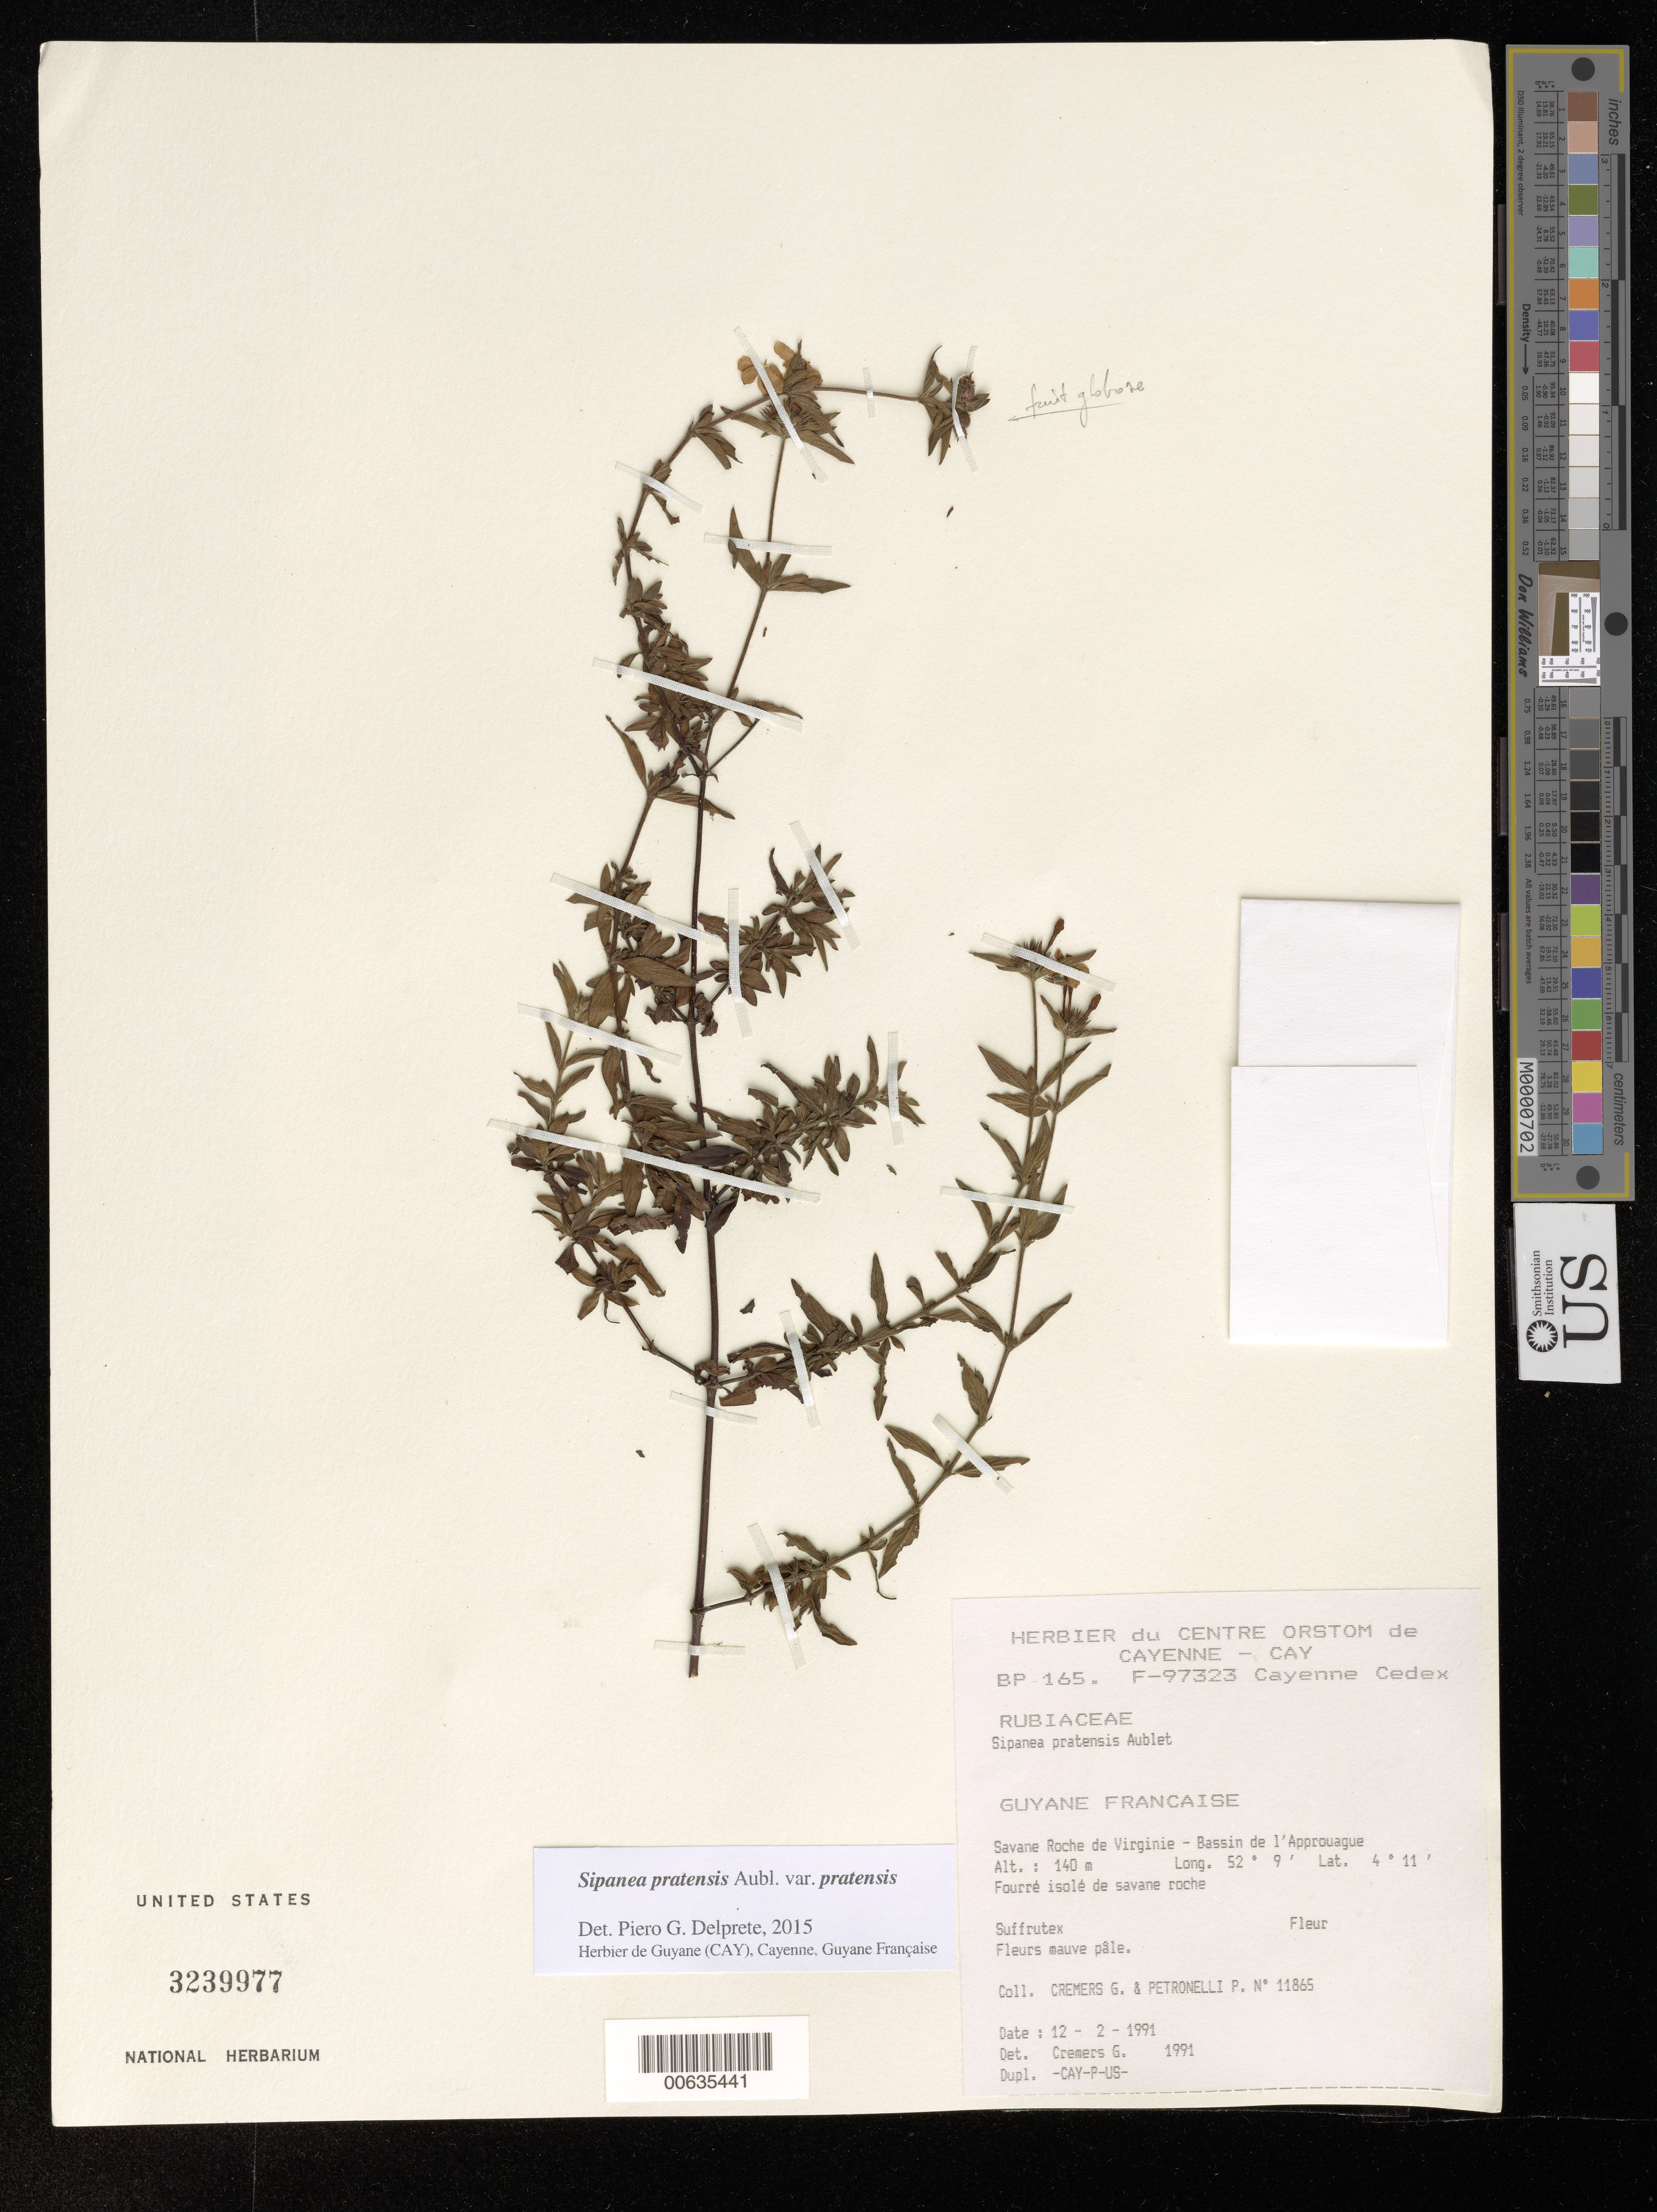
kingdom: Plantae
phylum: Tracheophyta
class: Magnoliopsida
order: Gentianales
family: Rubiaceae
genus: Sipanea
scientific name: Sipanea pratensis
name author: Aubl.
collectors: G. Cremers & P. Petronelli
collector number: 11865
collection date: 1991-02-12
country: French Guiana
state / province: Cayenne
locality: Savane Roche de Virginie - Bassin de l'Approuage.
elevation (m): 140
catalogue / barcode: US 323997